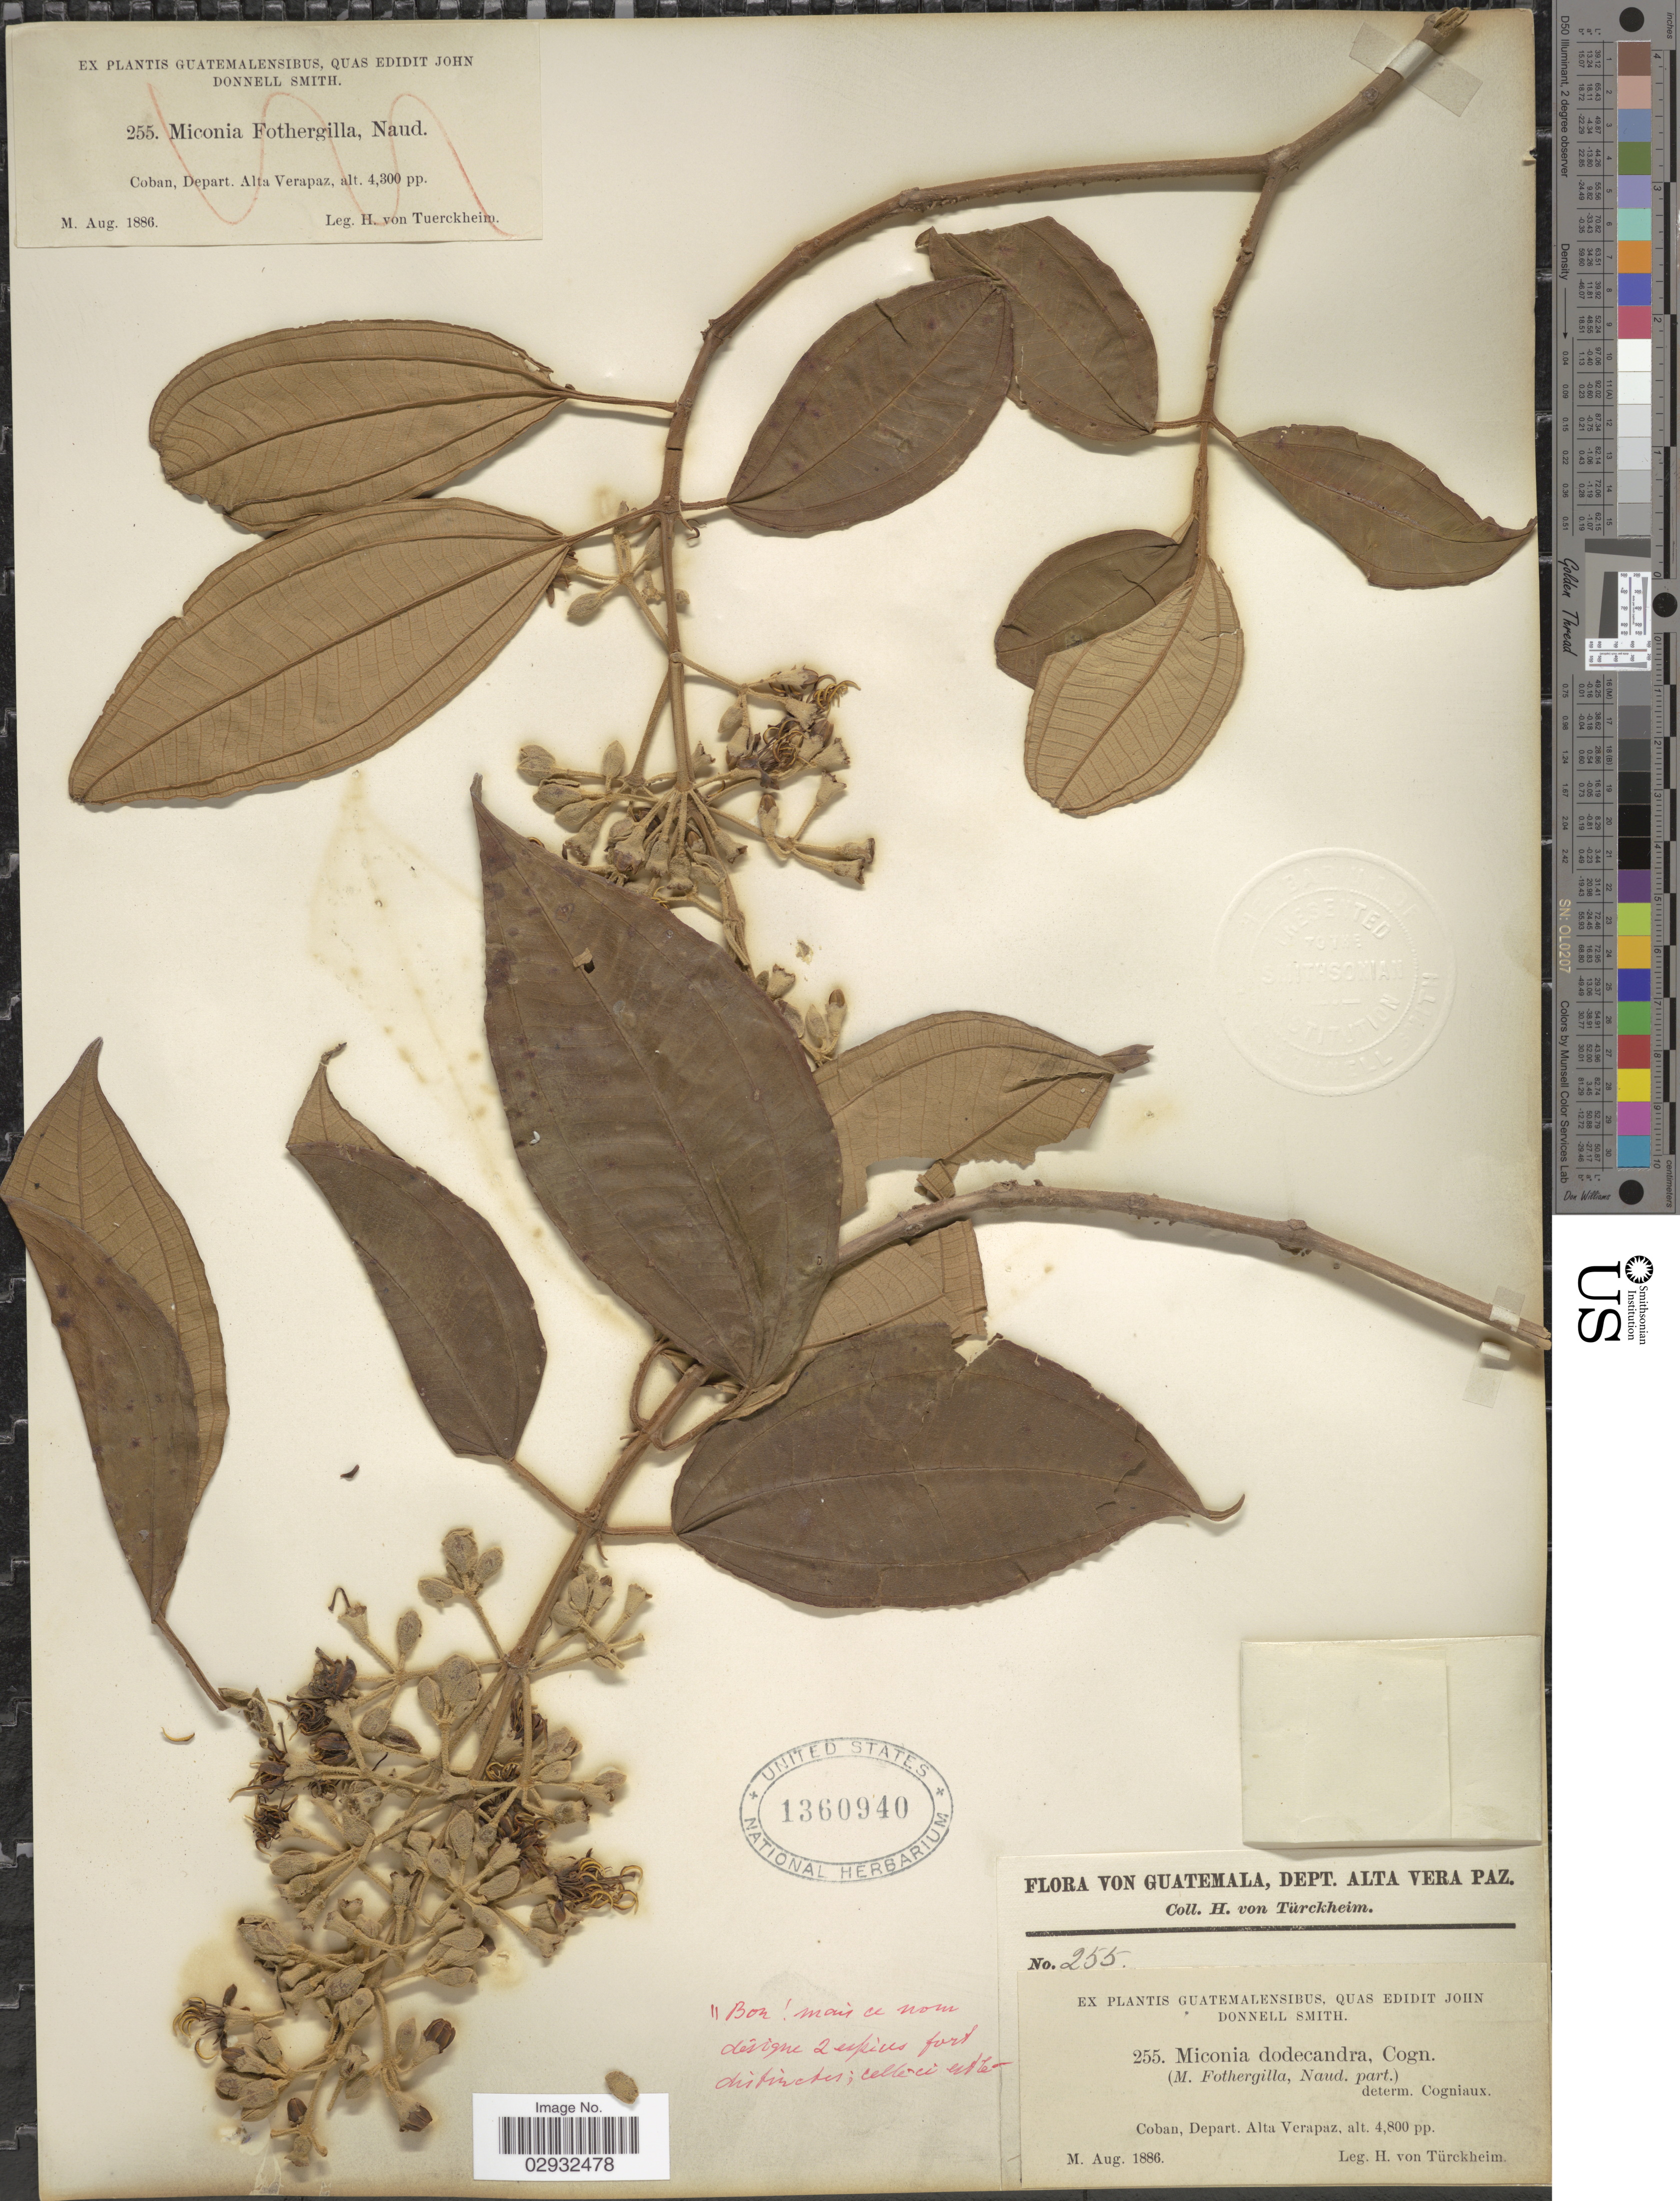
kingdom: Plantae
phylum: Tracheophyta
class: Magnoliopsida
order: Myrtales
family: Melastomataceae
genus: Miconia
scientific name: Miconia dodecandra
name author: Cogn.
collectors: H. von Türckheim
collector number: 255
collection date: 1886-08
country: Guatemala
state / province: Alta Verapaz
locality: Dept. Alta Verapaz. Coban.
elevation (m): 1463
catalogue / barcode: US 1360940